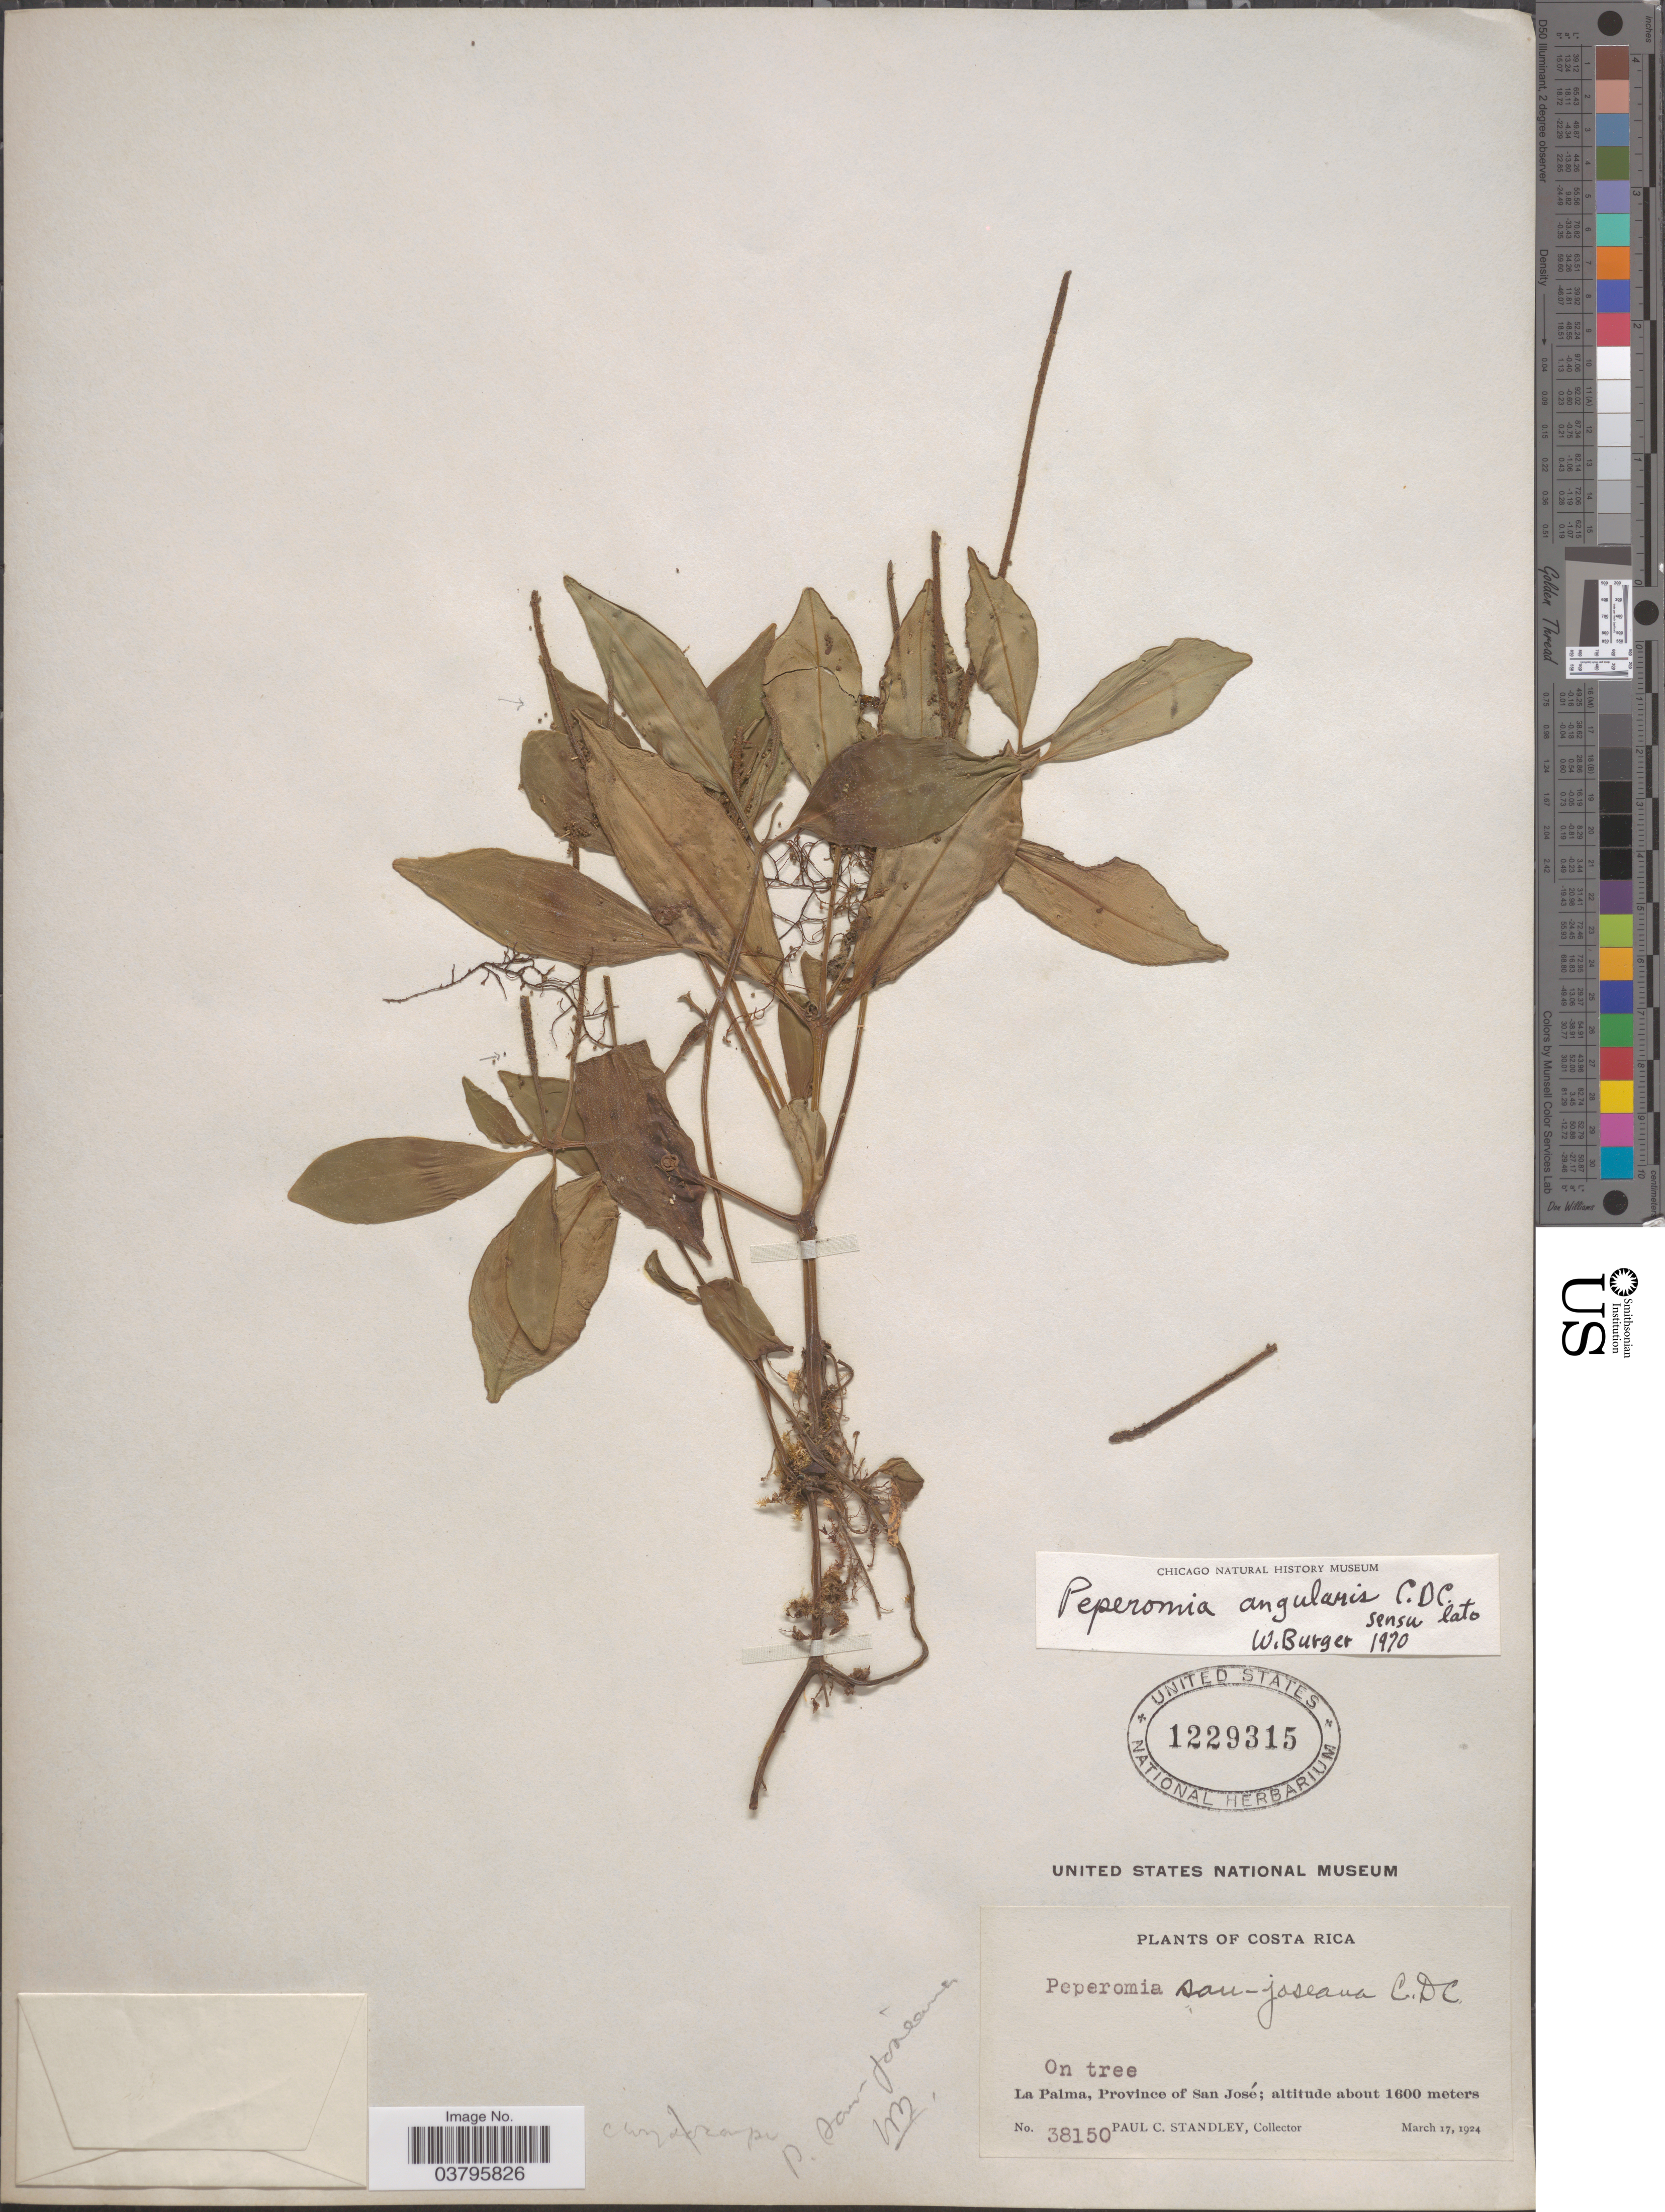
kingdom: Plantae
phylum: Tracheophyta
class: Magnoliopsida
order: Piperales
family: Piperaceae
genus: Peperomia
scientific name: Peperomia san-joseana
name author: C. DC.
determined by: Jiménez, José Estaban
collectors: P. C. Standley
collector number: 38150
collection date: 1924-03-17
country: Costa Rica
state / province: San José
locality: La Palma.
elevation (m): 1600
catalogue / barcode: US 1229315